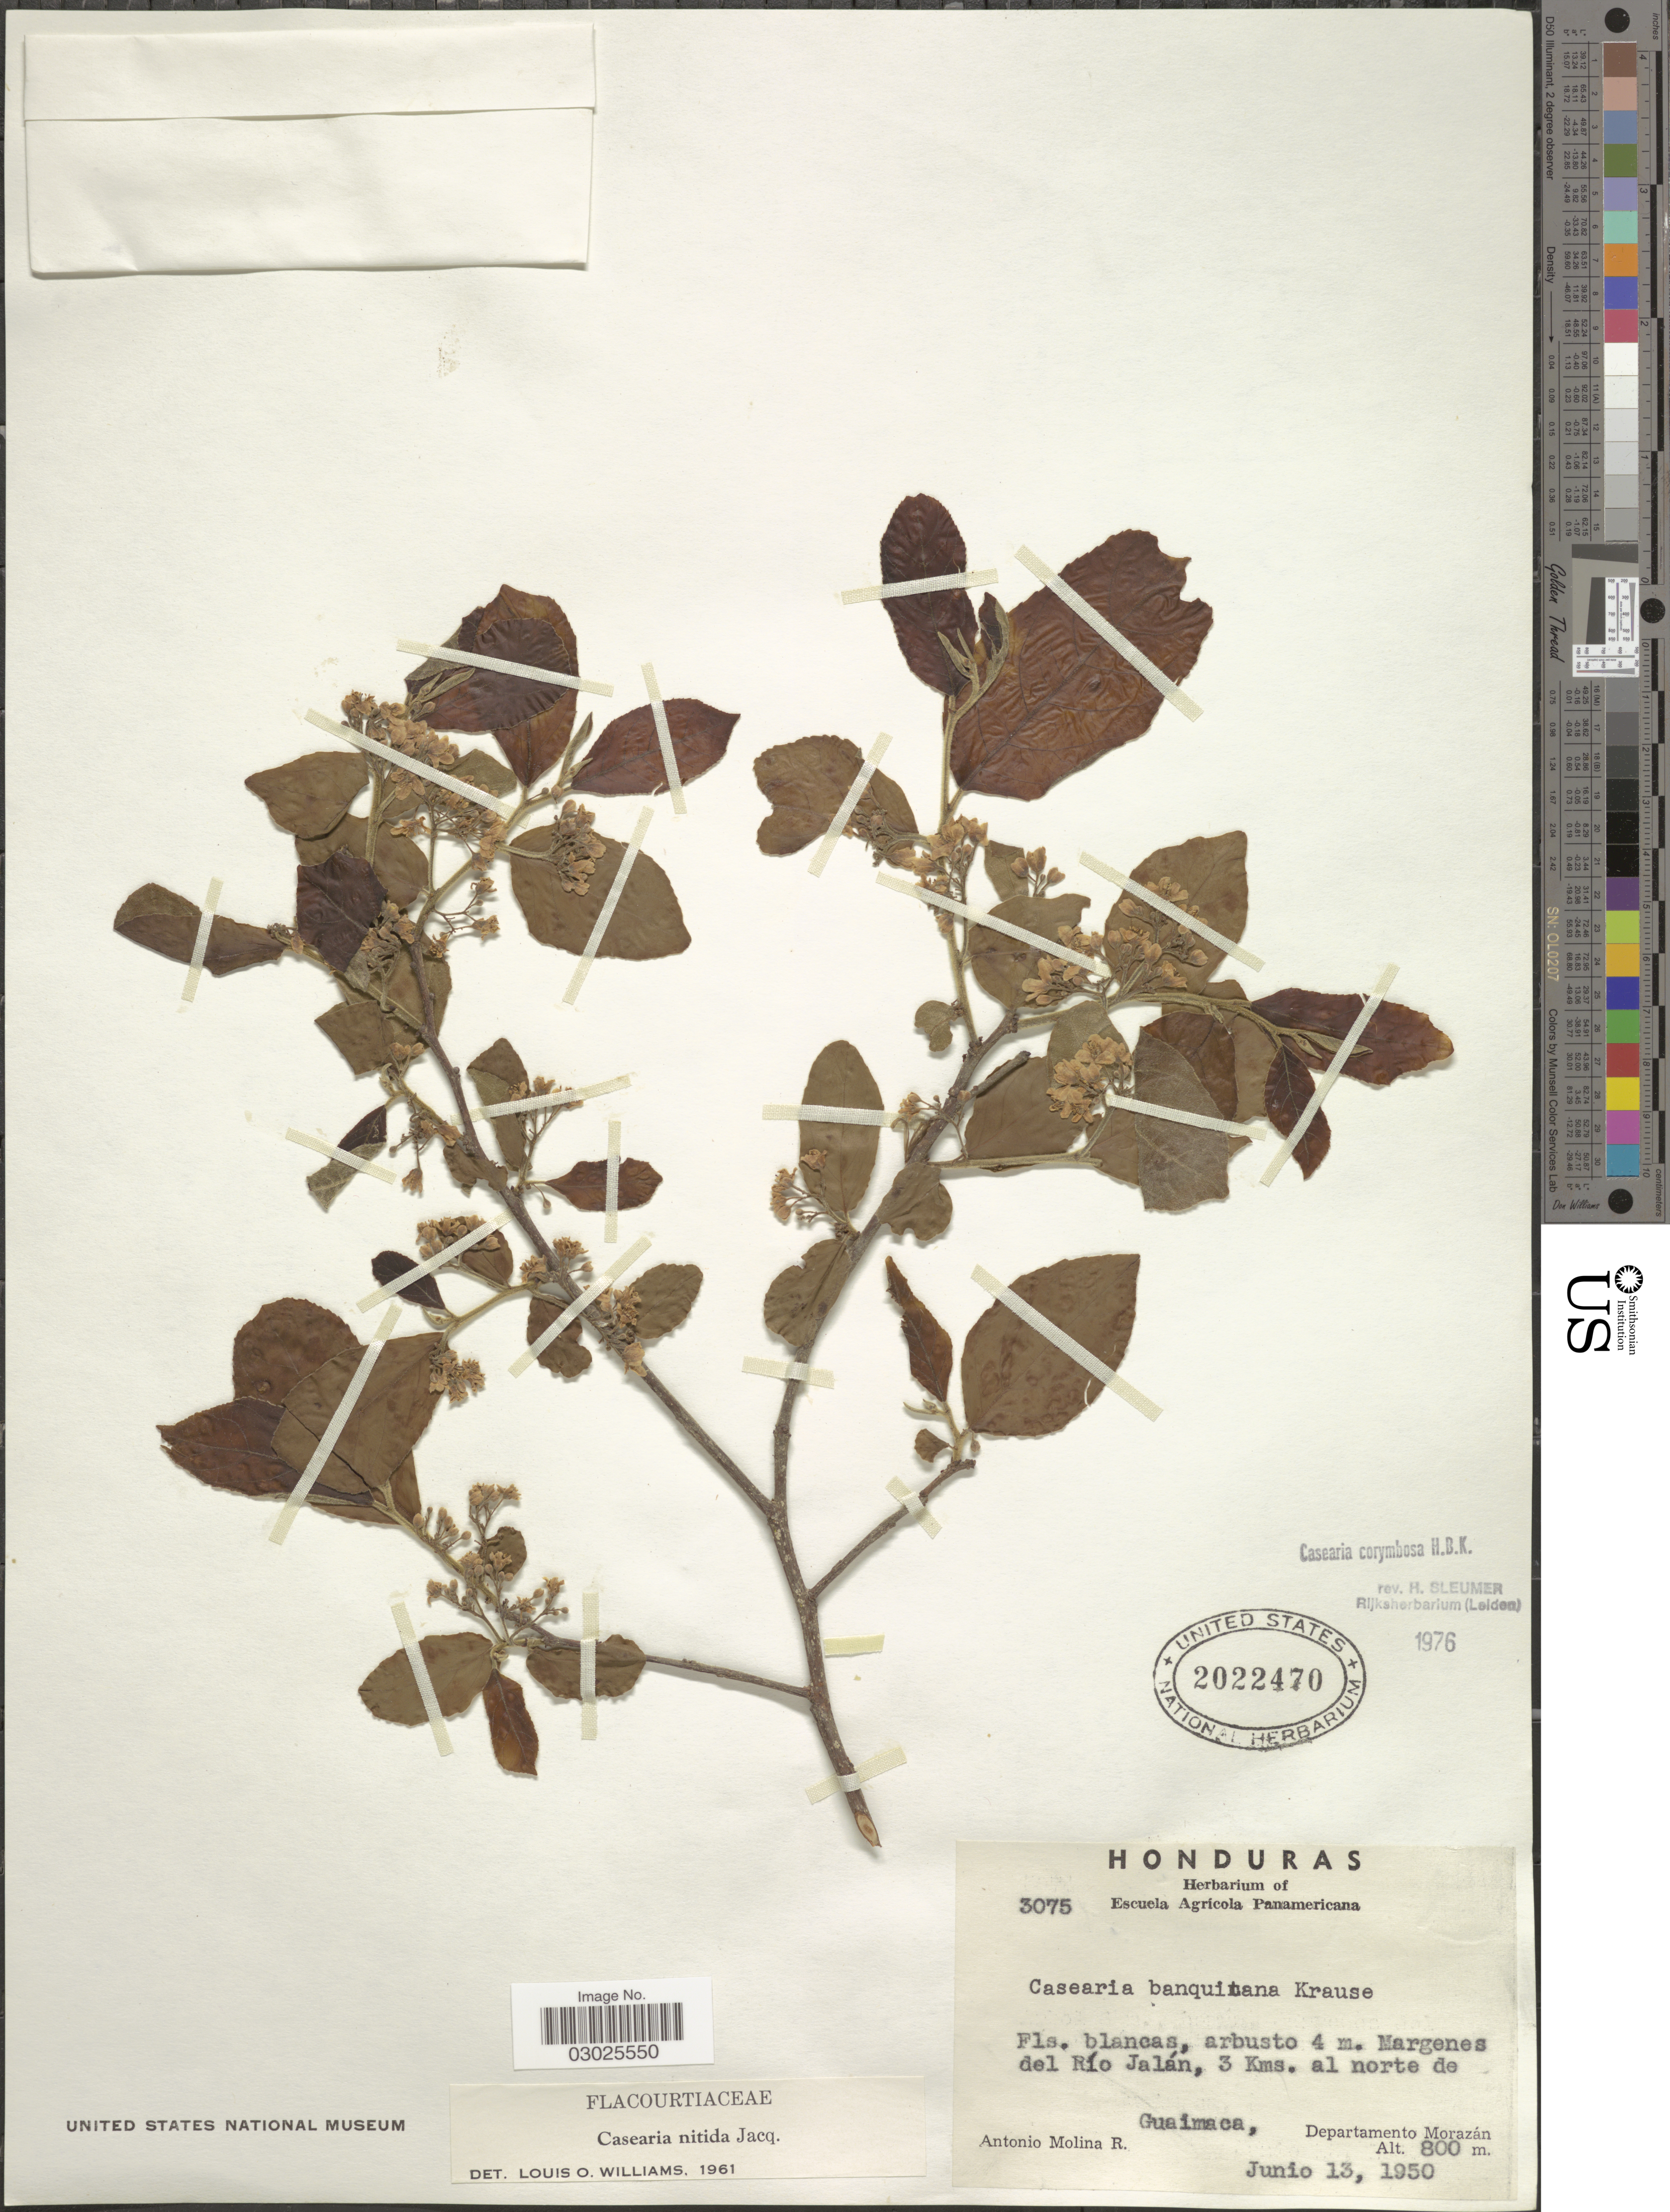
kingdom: Plantae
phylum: Tracheophyta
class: Magnoliopsida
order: Malpighiales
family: Salicaceae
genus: Casearia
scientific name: Casearia corymbosa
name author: Kunth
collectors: A. Molina R.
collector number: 3075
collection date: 1950-06-13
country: Honduras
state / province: Fco. Morazán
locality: Margenes del Río Jalán, 3 Kms. al norte de Guaimaca, Departamento Morazán.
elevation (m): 800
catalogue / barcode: US 2022470